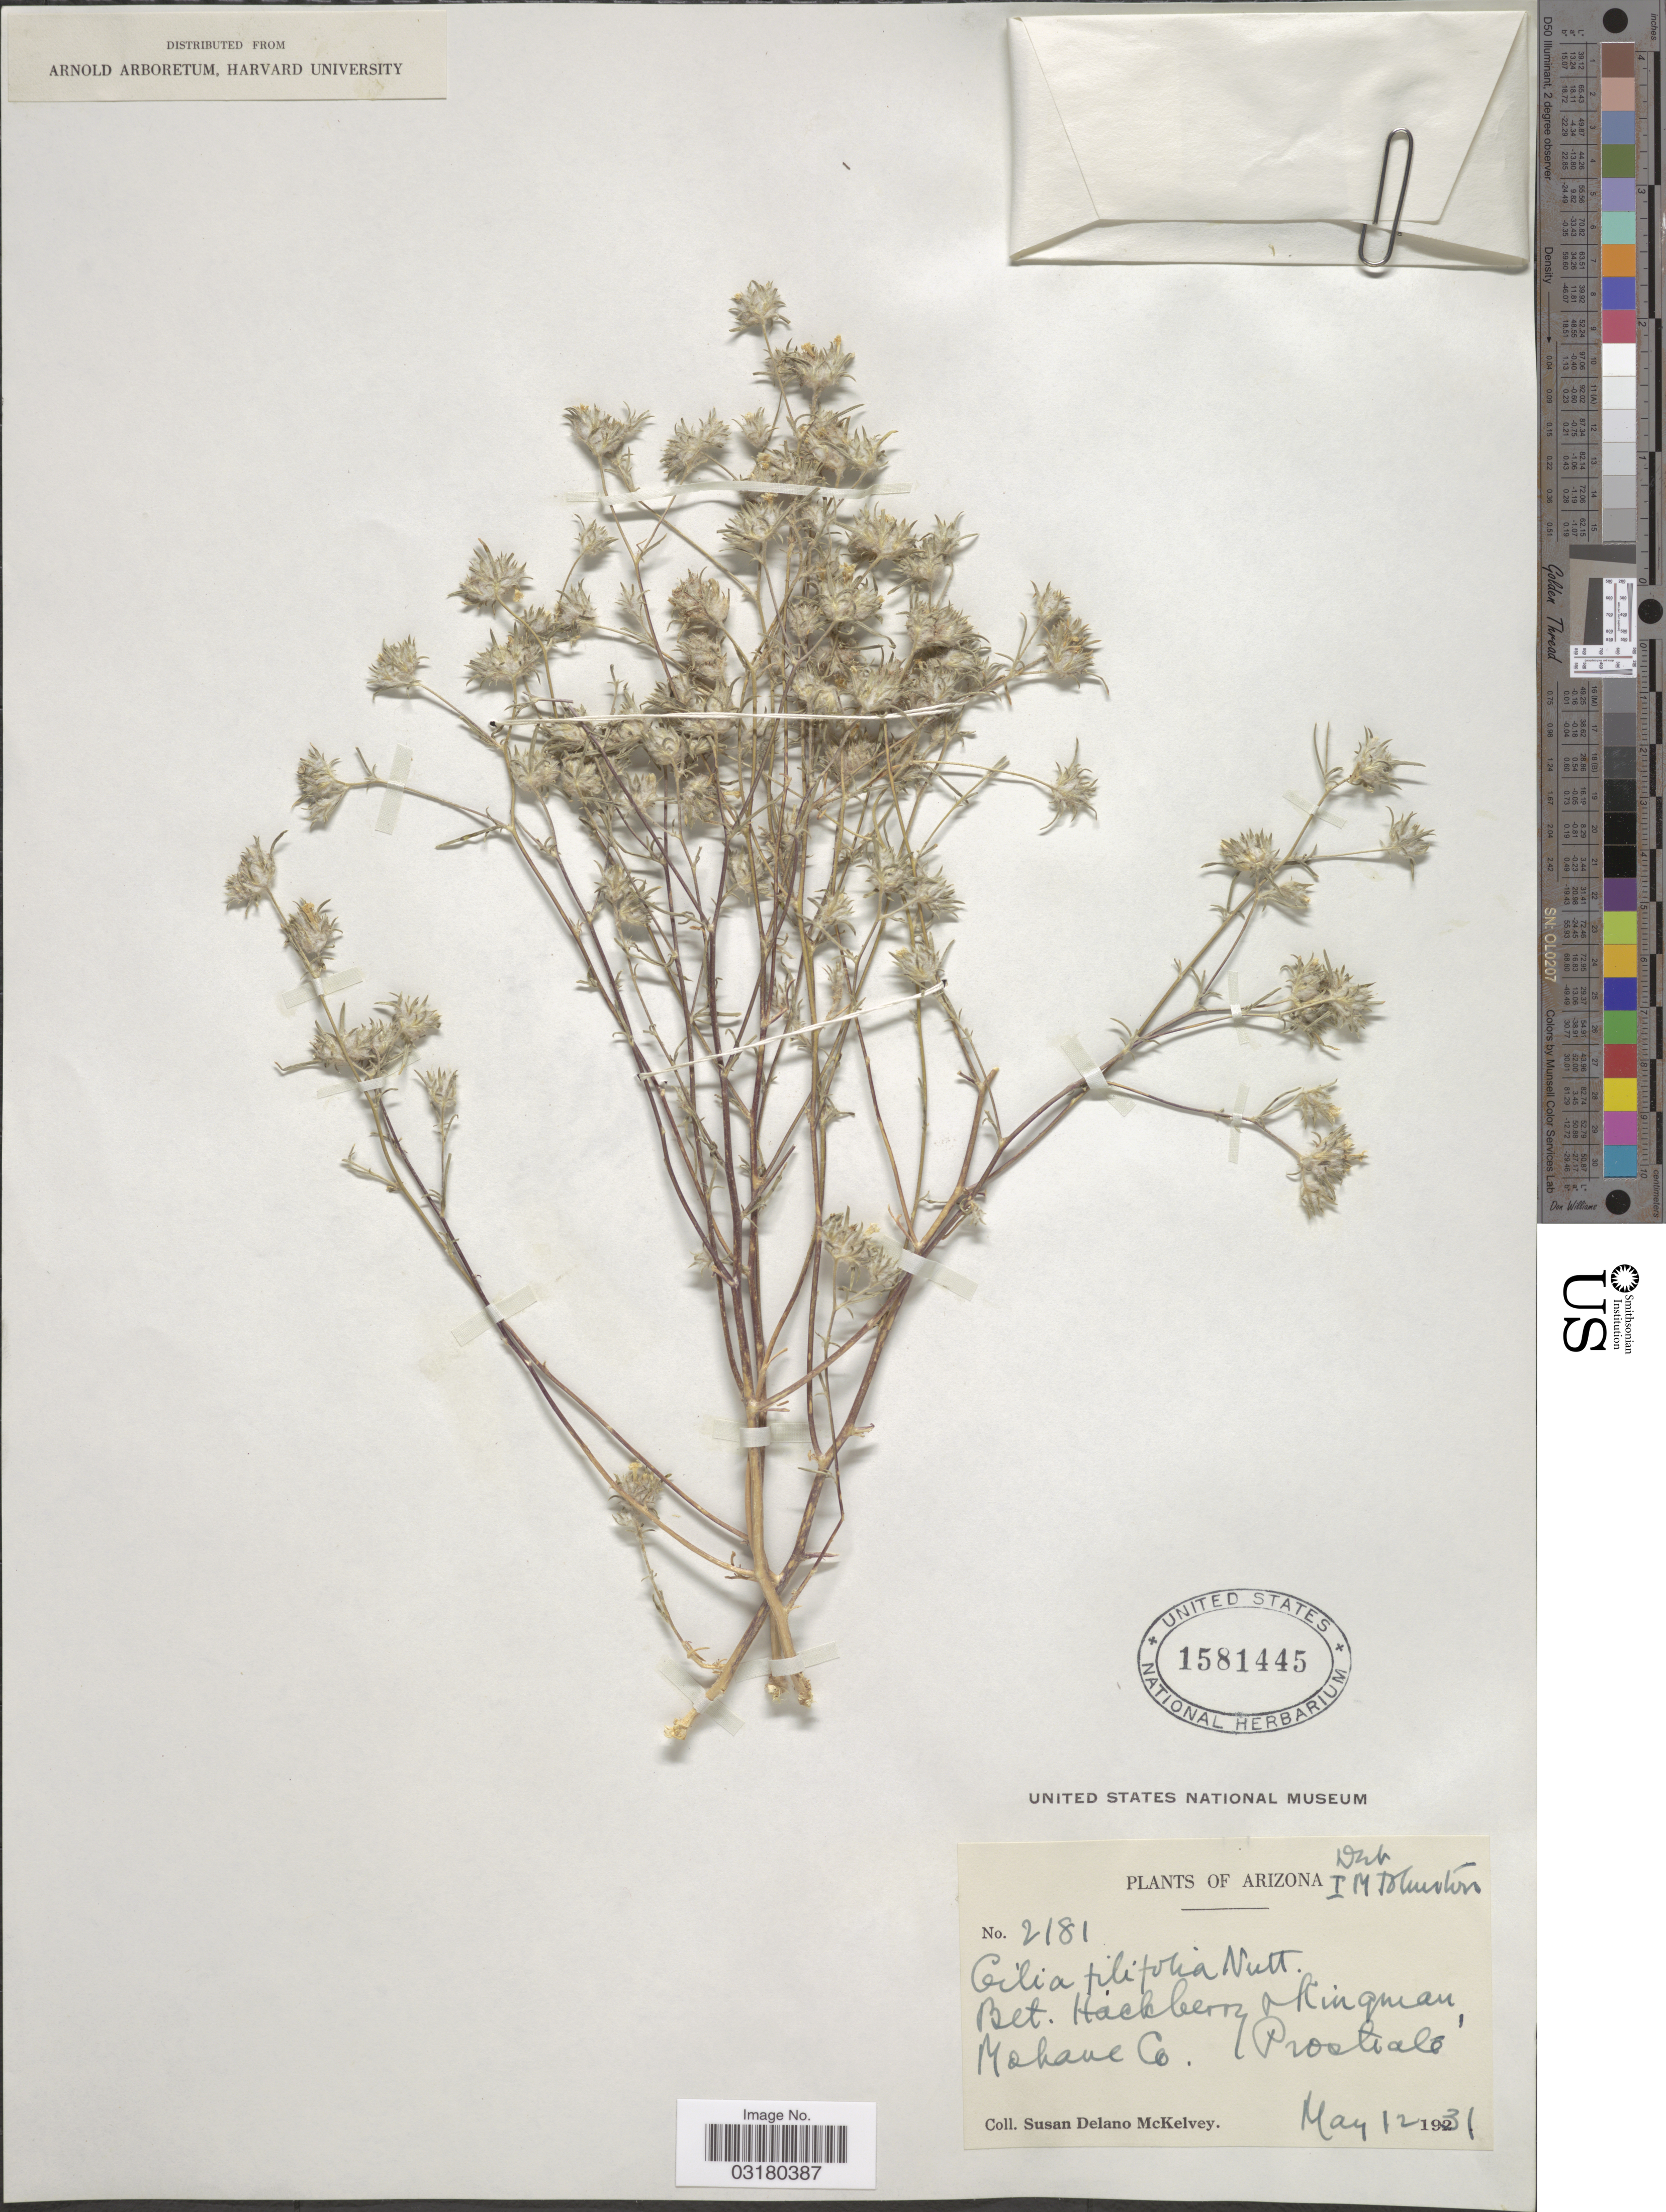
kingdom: Plantae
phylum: Tracheophyta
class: Magnoliopsida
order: Ericales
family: Polemoniaceae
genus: Eriastrum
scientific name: Eriastrum filifolium (Nutt.) Wooton & Standl.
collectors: S. A. McKelvey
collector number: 2181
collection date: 1931-05-12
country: United States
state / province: Arizona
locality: Bet. Hackberry & Kingman, Mohave Co.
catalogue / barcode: US 1581445